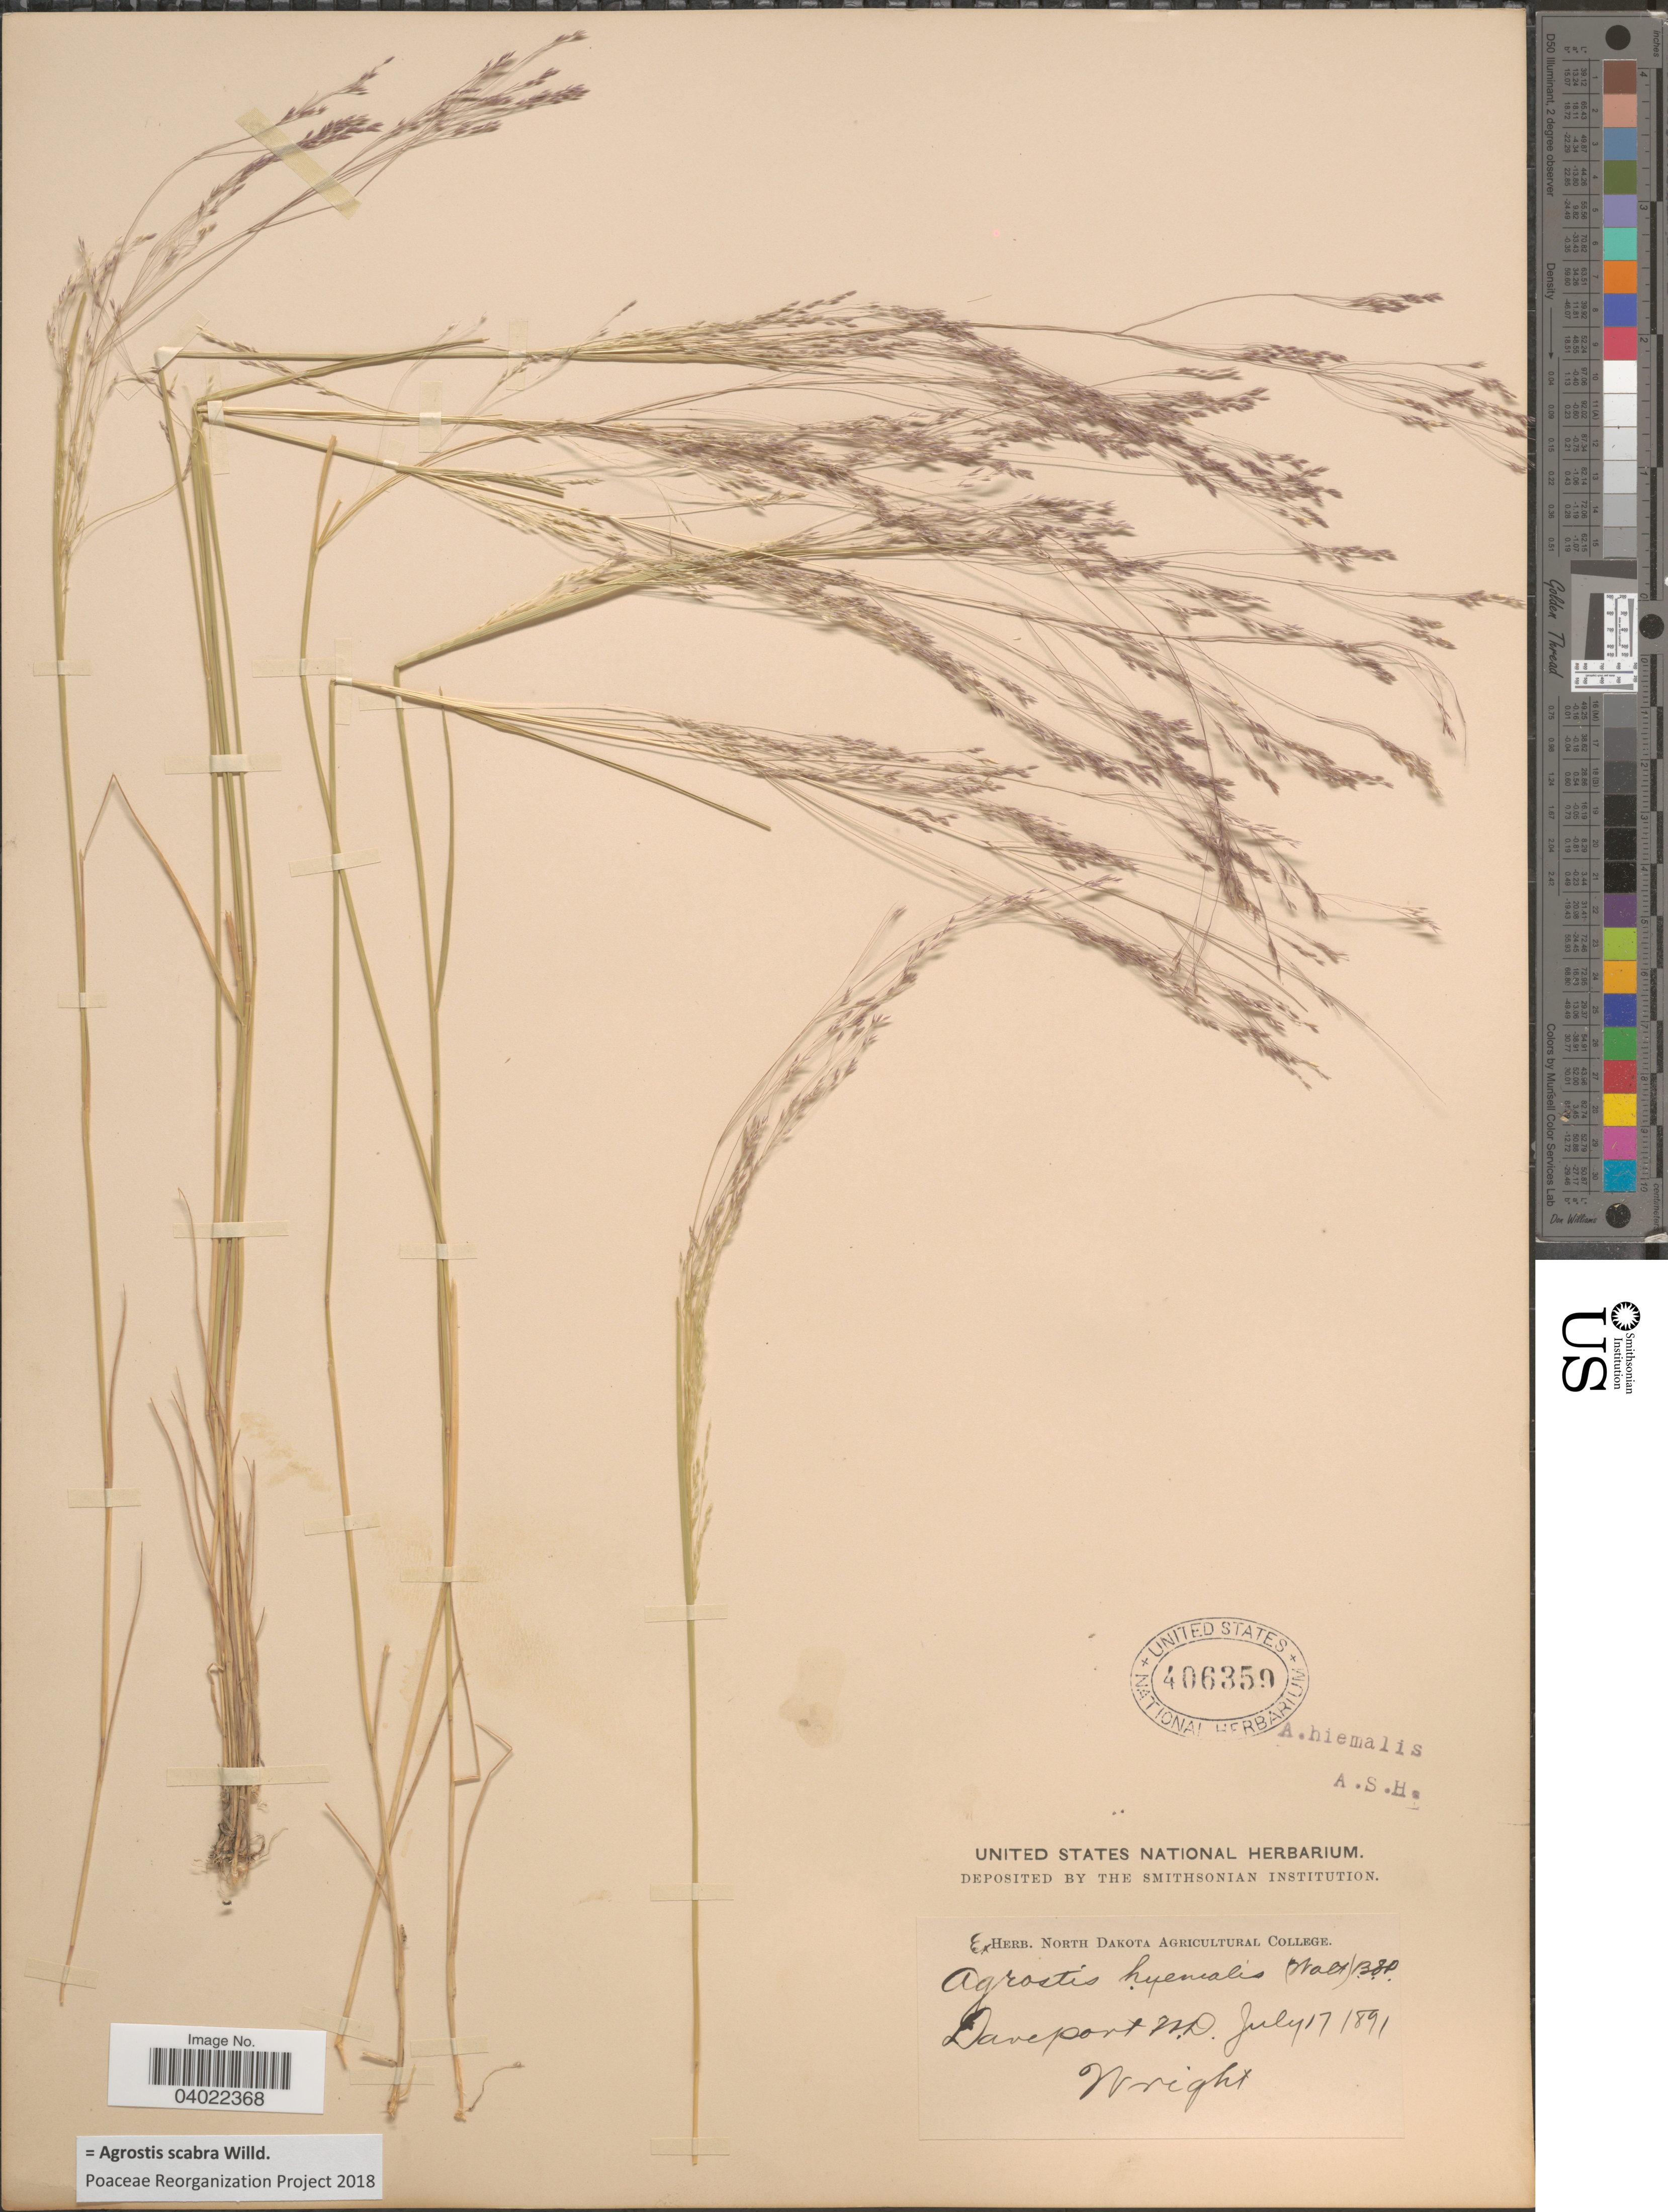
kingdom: Plantae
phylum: Tracheophyta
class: Liliopsida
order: Poales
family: Poaceae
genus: Agrostis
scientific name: Agrostis scabra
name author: Willd.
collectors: Wright, --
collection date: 1891-07-17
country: United States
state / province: North Dakota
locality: Daveport.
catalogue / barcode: US 406359